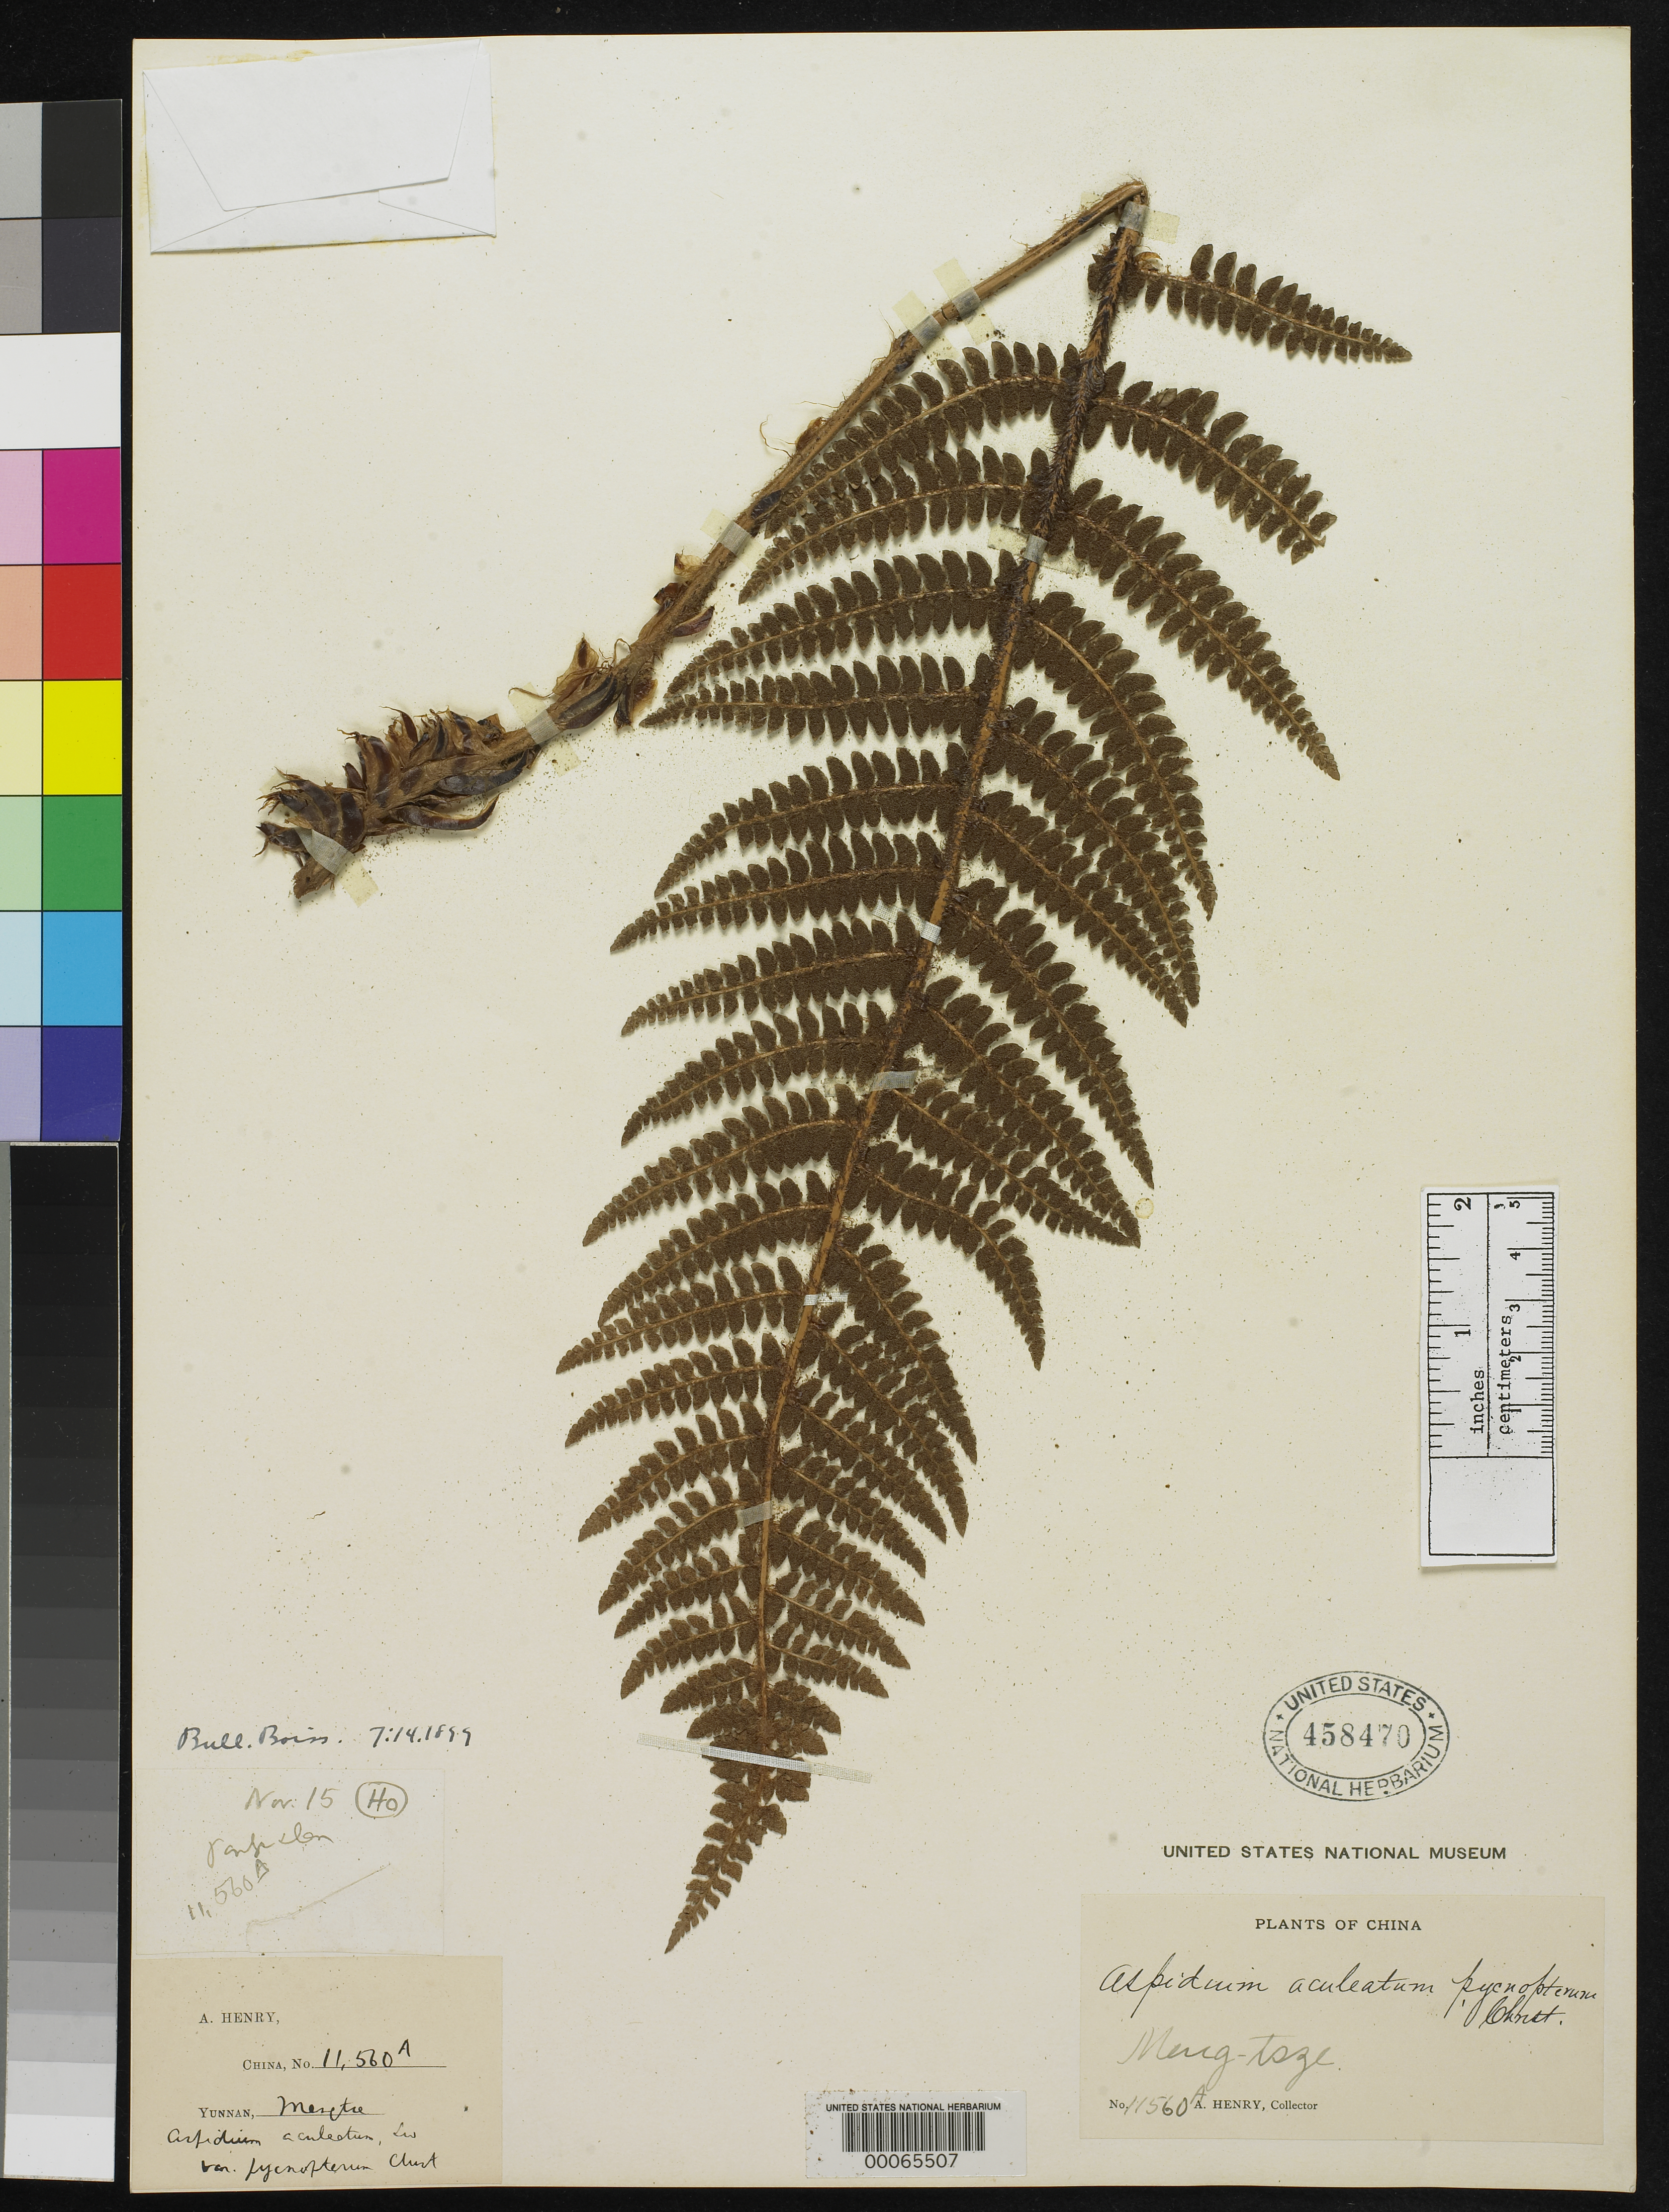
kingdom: Plantae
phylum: Tracheophyta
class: Polypodiopsida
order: Polypodiales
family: Tectariaceae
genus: Aspidium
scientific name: Aspidium aculeatum var. pycnopterum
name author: Christ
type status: Type Collection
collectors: A. Henry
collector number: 11560 A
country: China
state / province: Yunnan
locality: Mengtze [Meng-tsze]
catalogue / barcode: US 458470